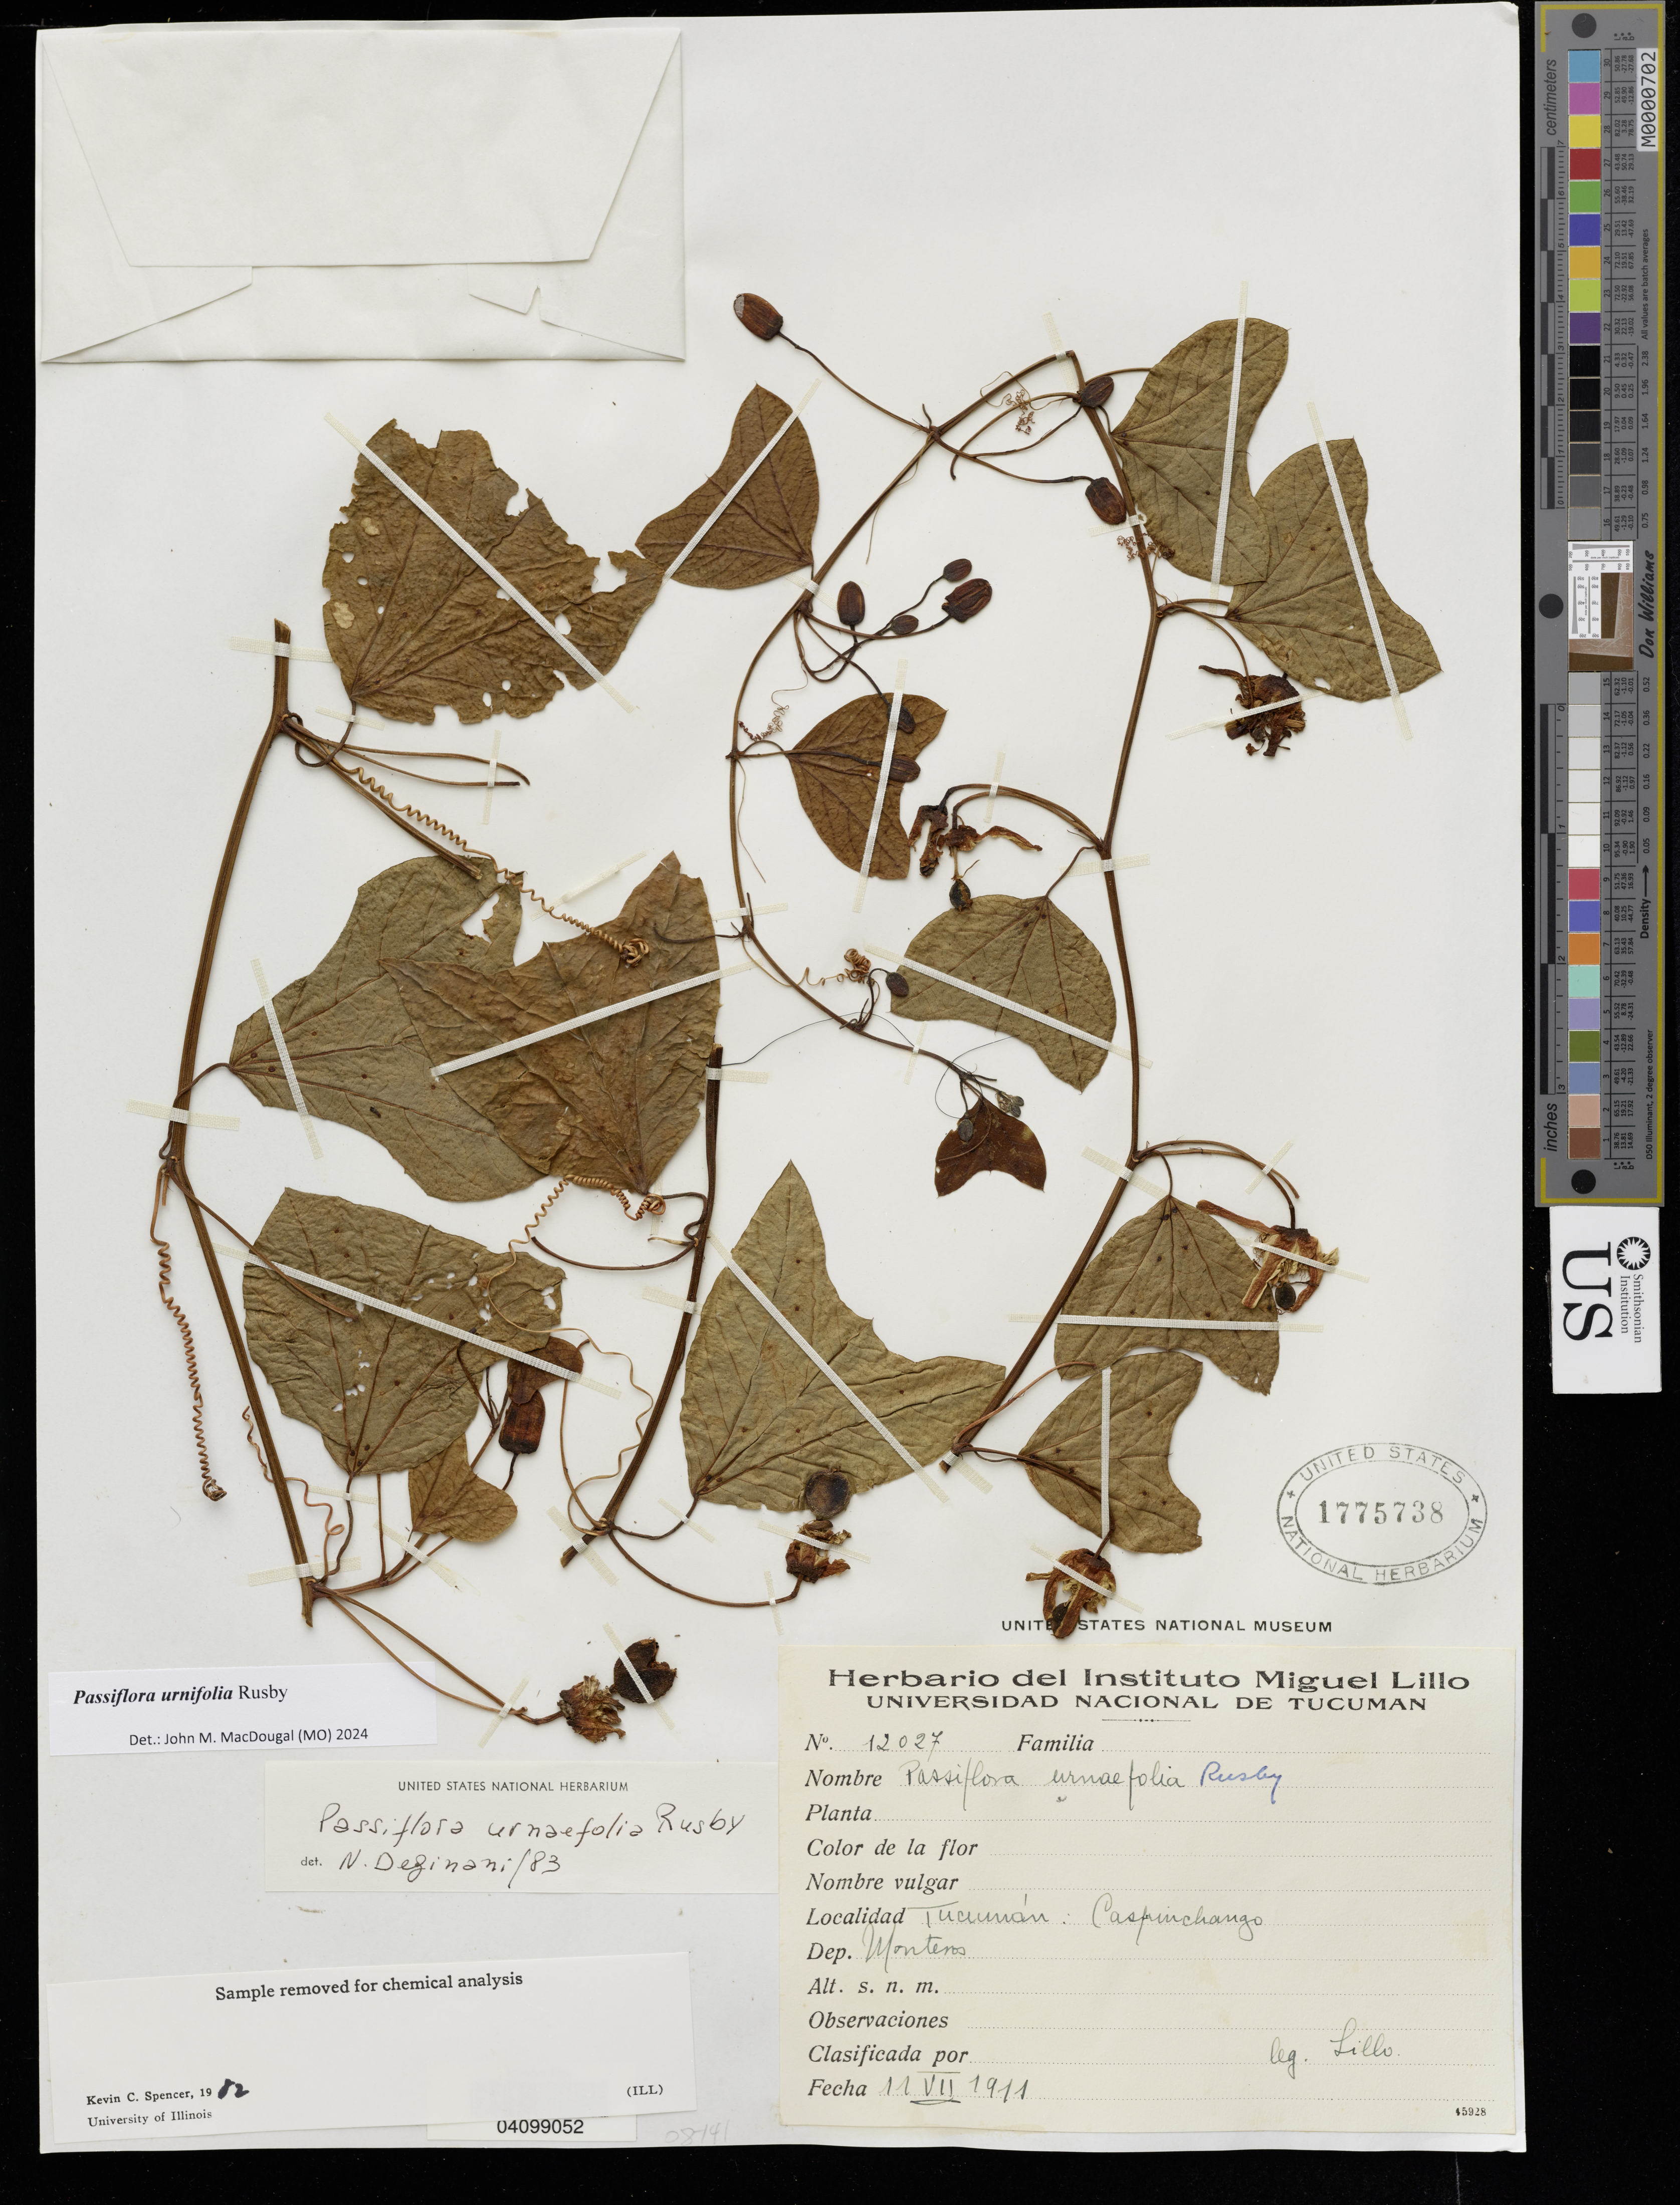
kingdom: Plantae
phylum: Tracheophyta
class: Magnoliopsida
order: Malpighiales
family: Passifloraceae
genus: Passiflora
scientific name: Passiflora urnifolia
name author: Rusby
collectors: M. Lillo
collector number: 12027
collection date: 1911-07-11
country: Argentina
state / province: Tucuman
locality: Caspinchango. Dep. Monteros.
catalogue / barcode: US 1775738